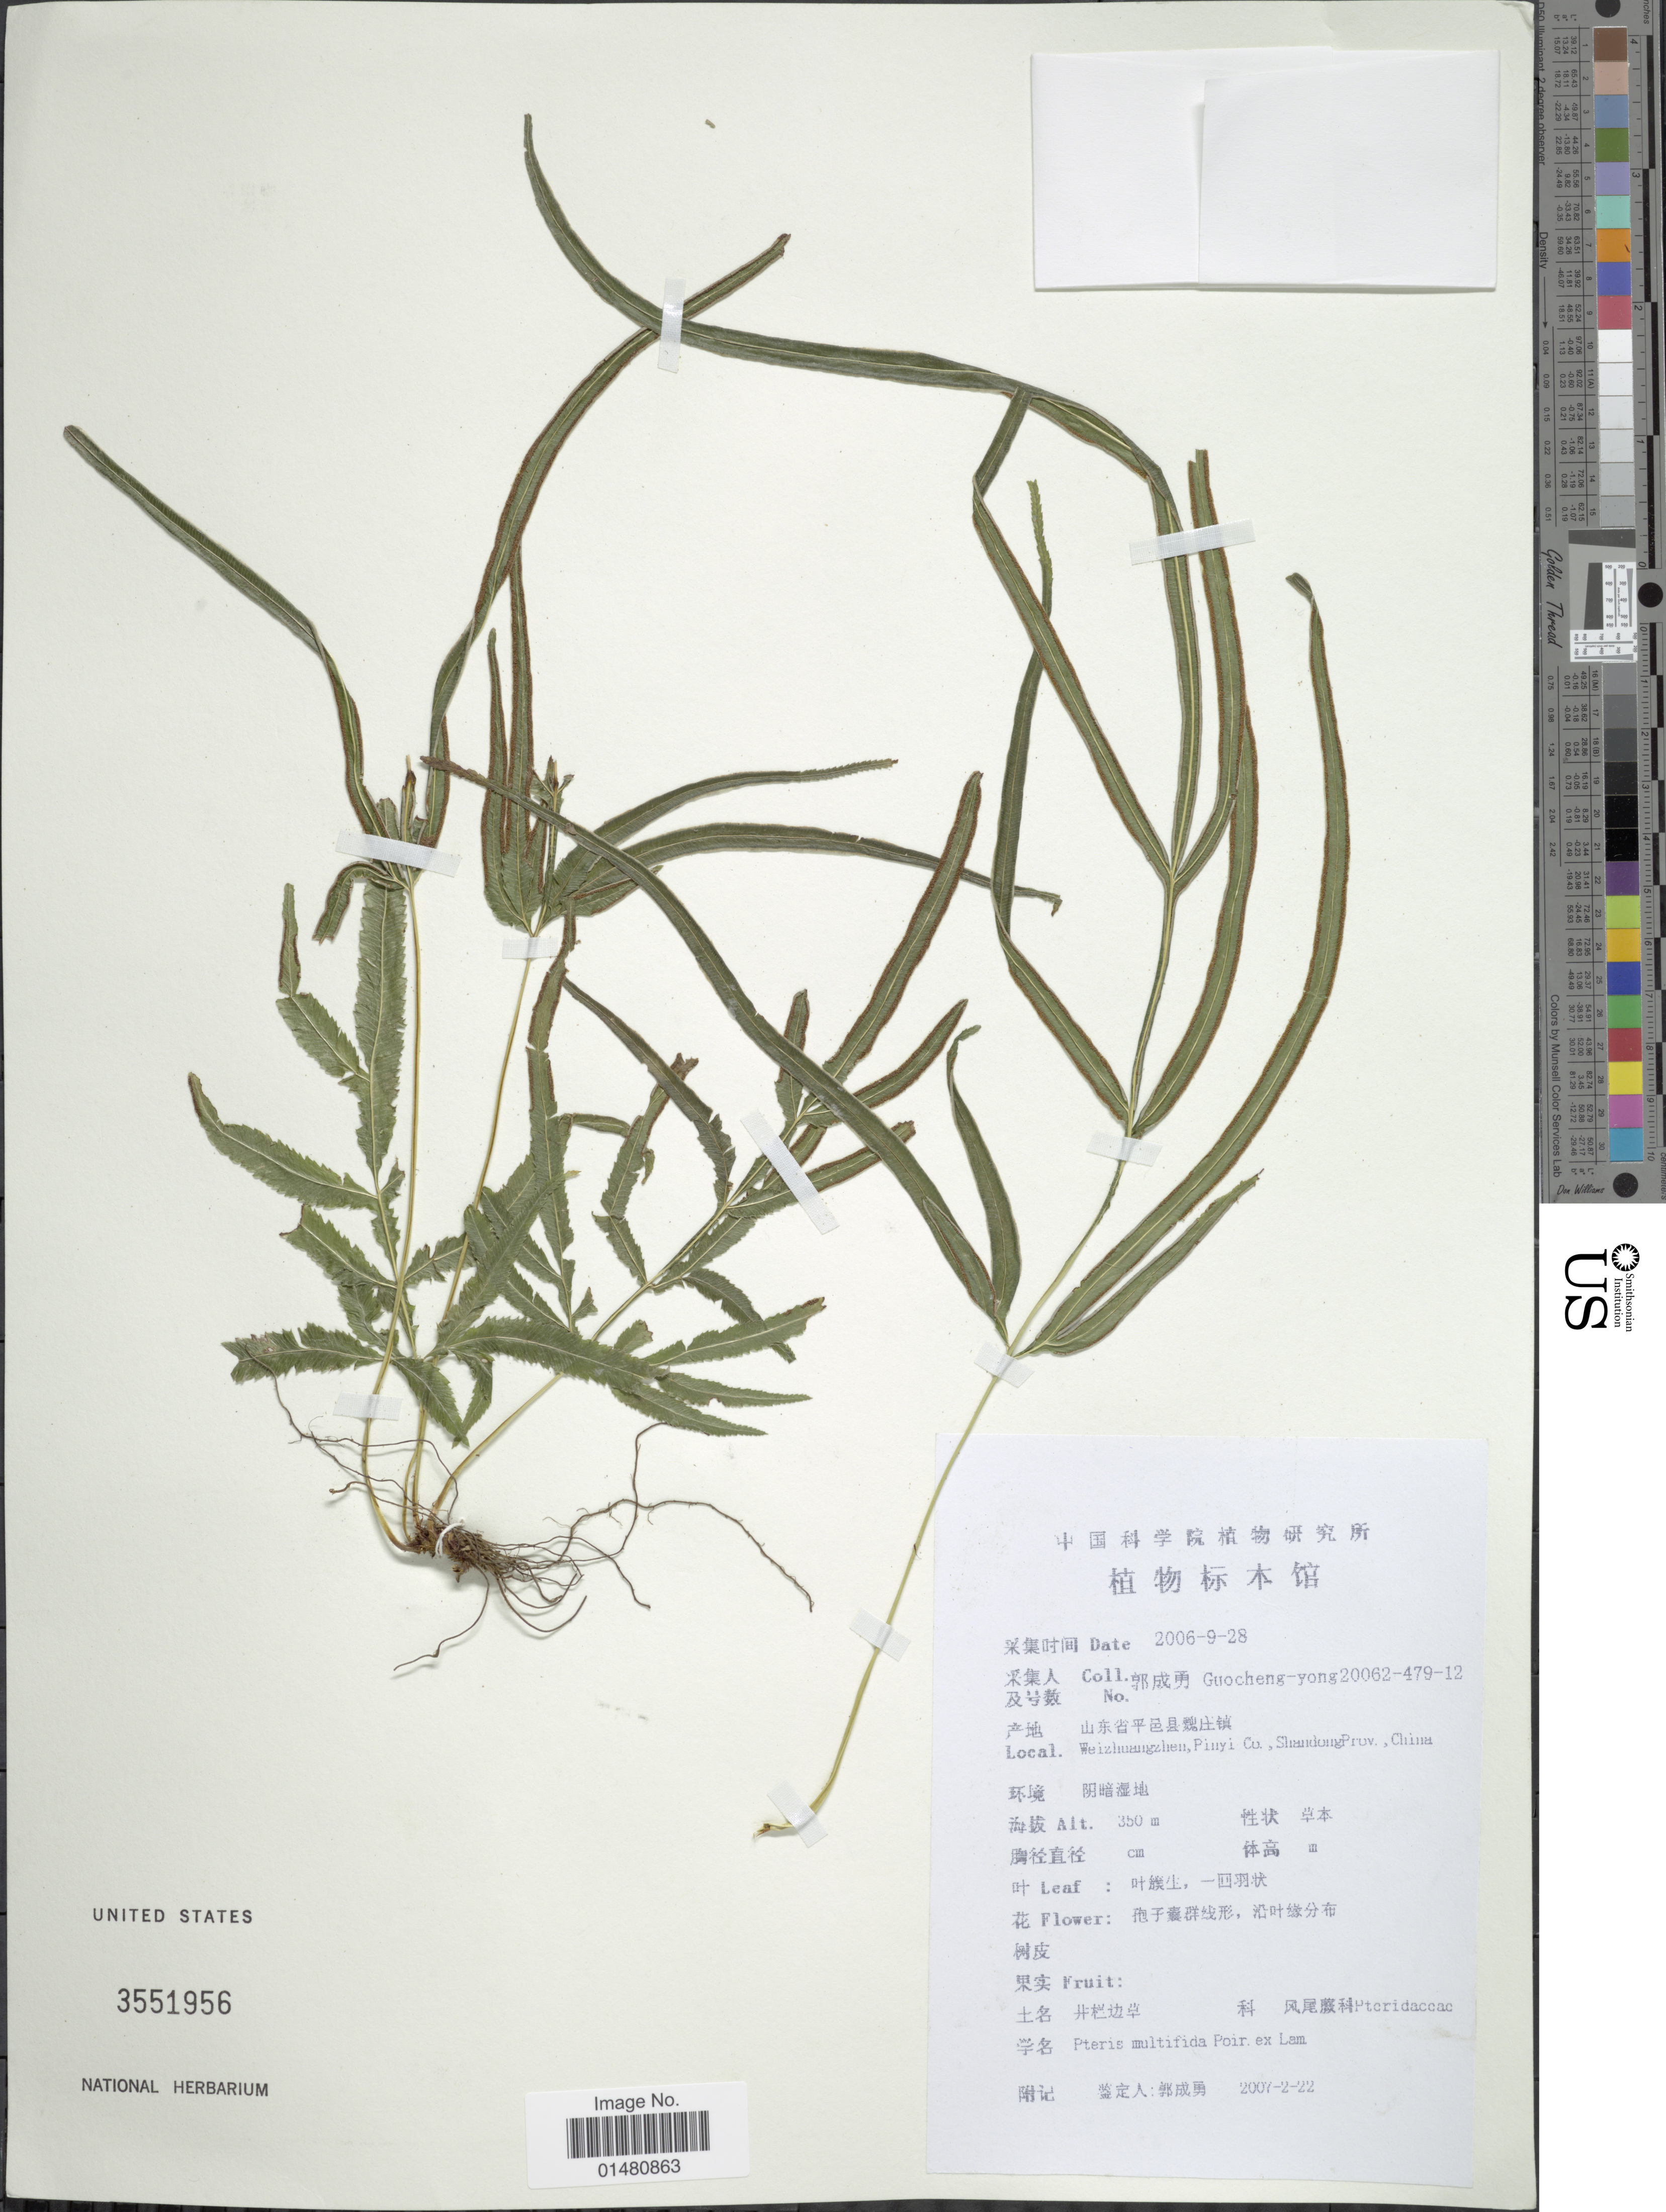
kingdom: Plantae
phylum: Tracheophyta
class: Polypodiopsida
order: Polypodiales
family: Pteridaceae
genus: Pteris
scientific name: Pteris multifida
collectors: Guo cheng-yong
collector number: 20062-479-12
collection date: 2006-09-28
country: China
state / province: Shandong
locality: Weizhuangzhen, Pinyi Co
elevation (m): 350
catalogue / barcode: US 3551956